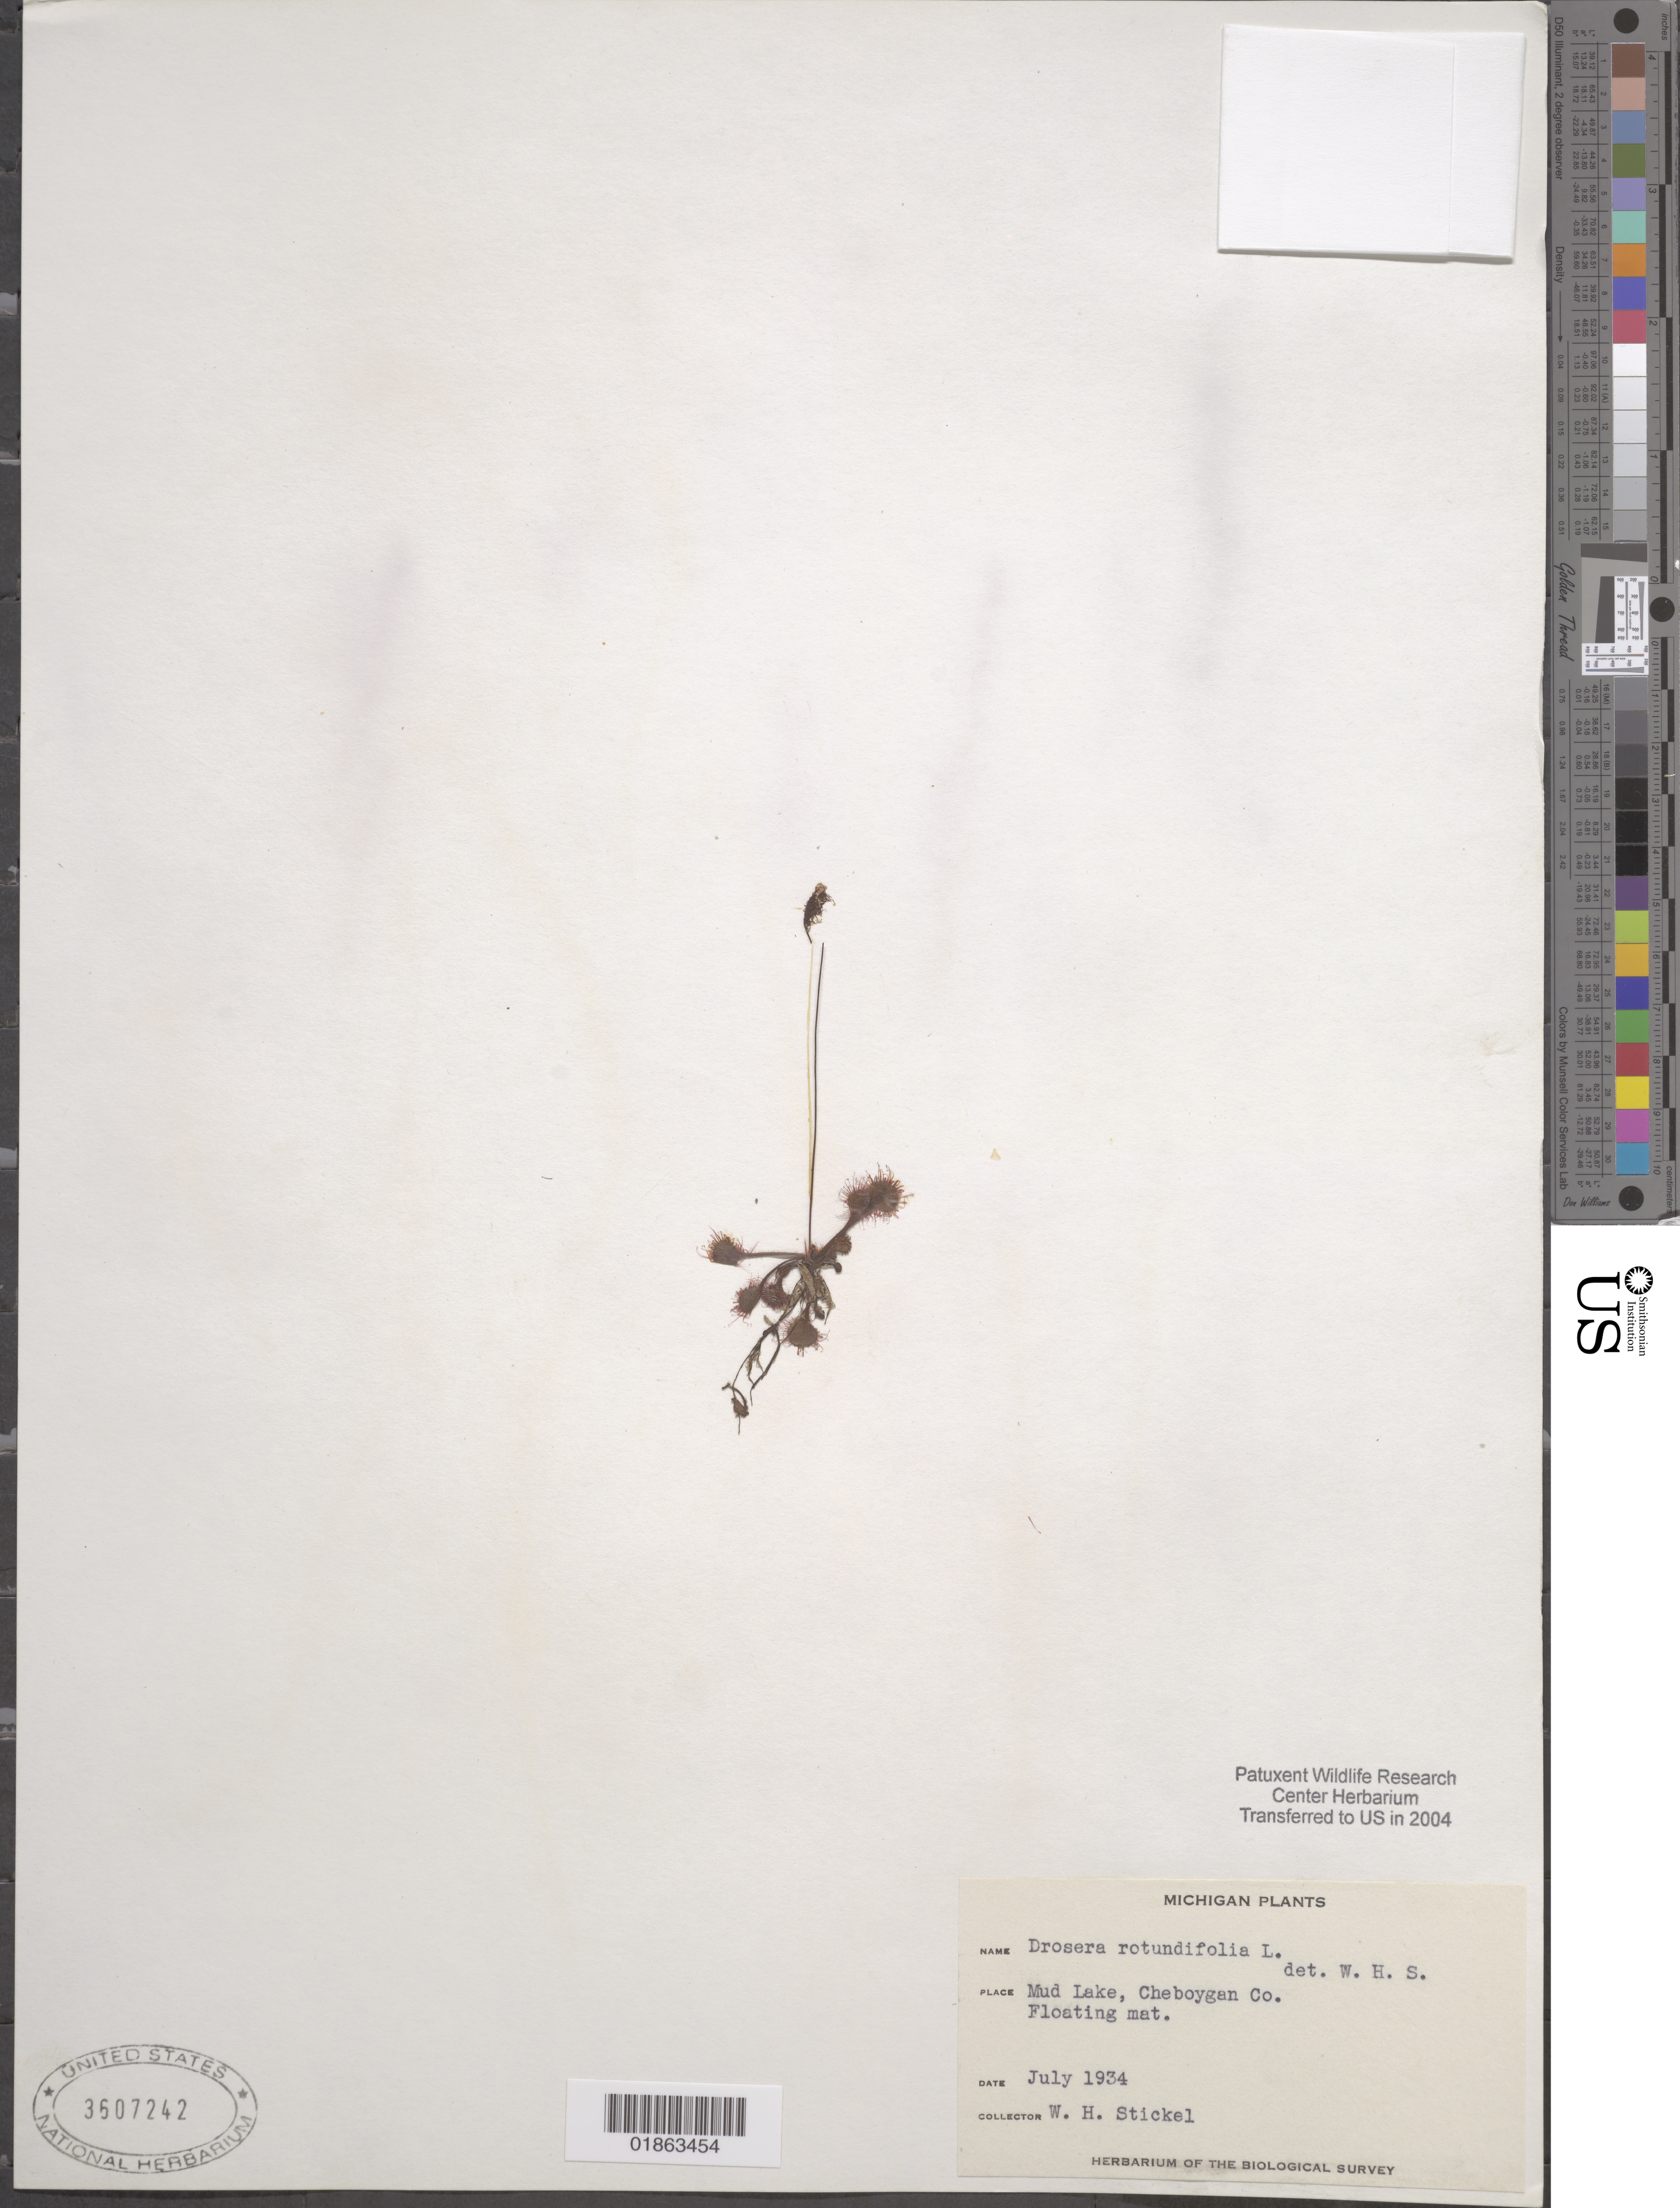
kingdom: Plantae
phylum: Tracheophyta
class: Magnoliopsida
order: Caryophyllales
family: Droseraceae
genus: Drosera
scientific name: Drosera rotundifolia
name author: L.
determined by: Stickel, W. H.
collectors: W. Stickel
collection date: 1934-07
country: United States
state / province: Michigan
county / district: Cheboygan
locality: Mud Lake, Cheboygan Co.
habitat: Floating mat.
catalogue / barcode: US 3607242